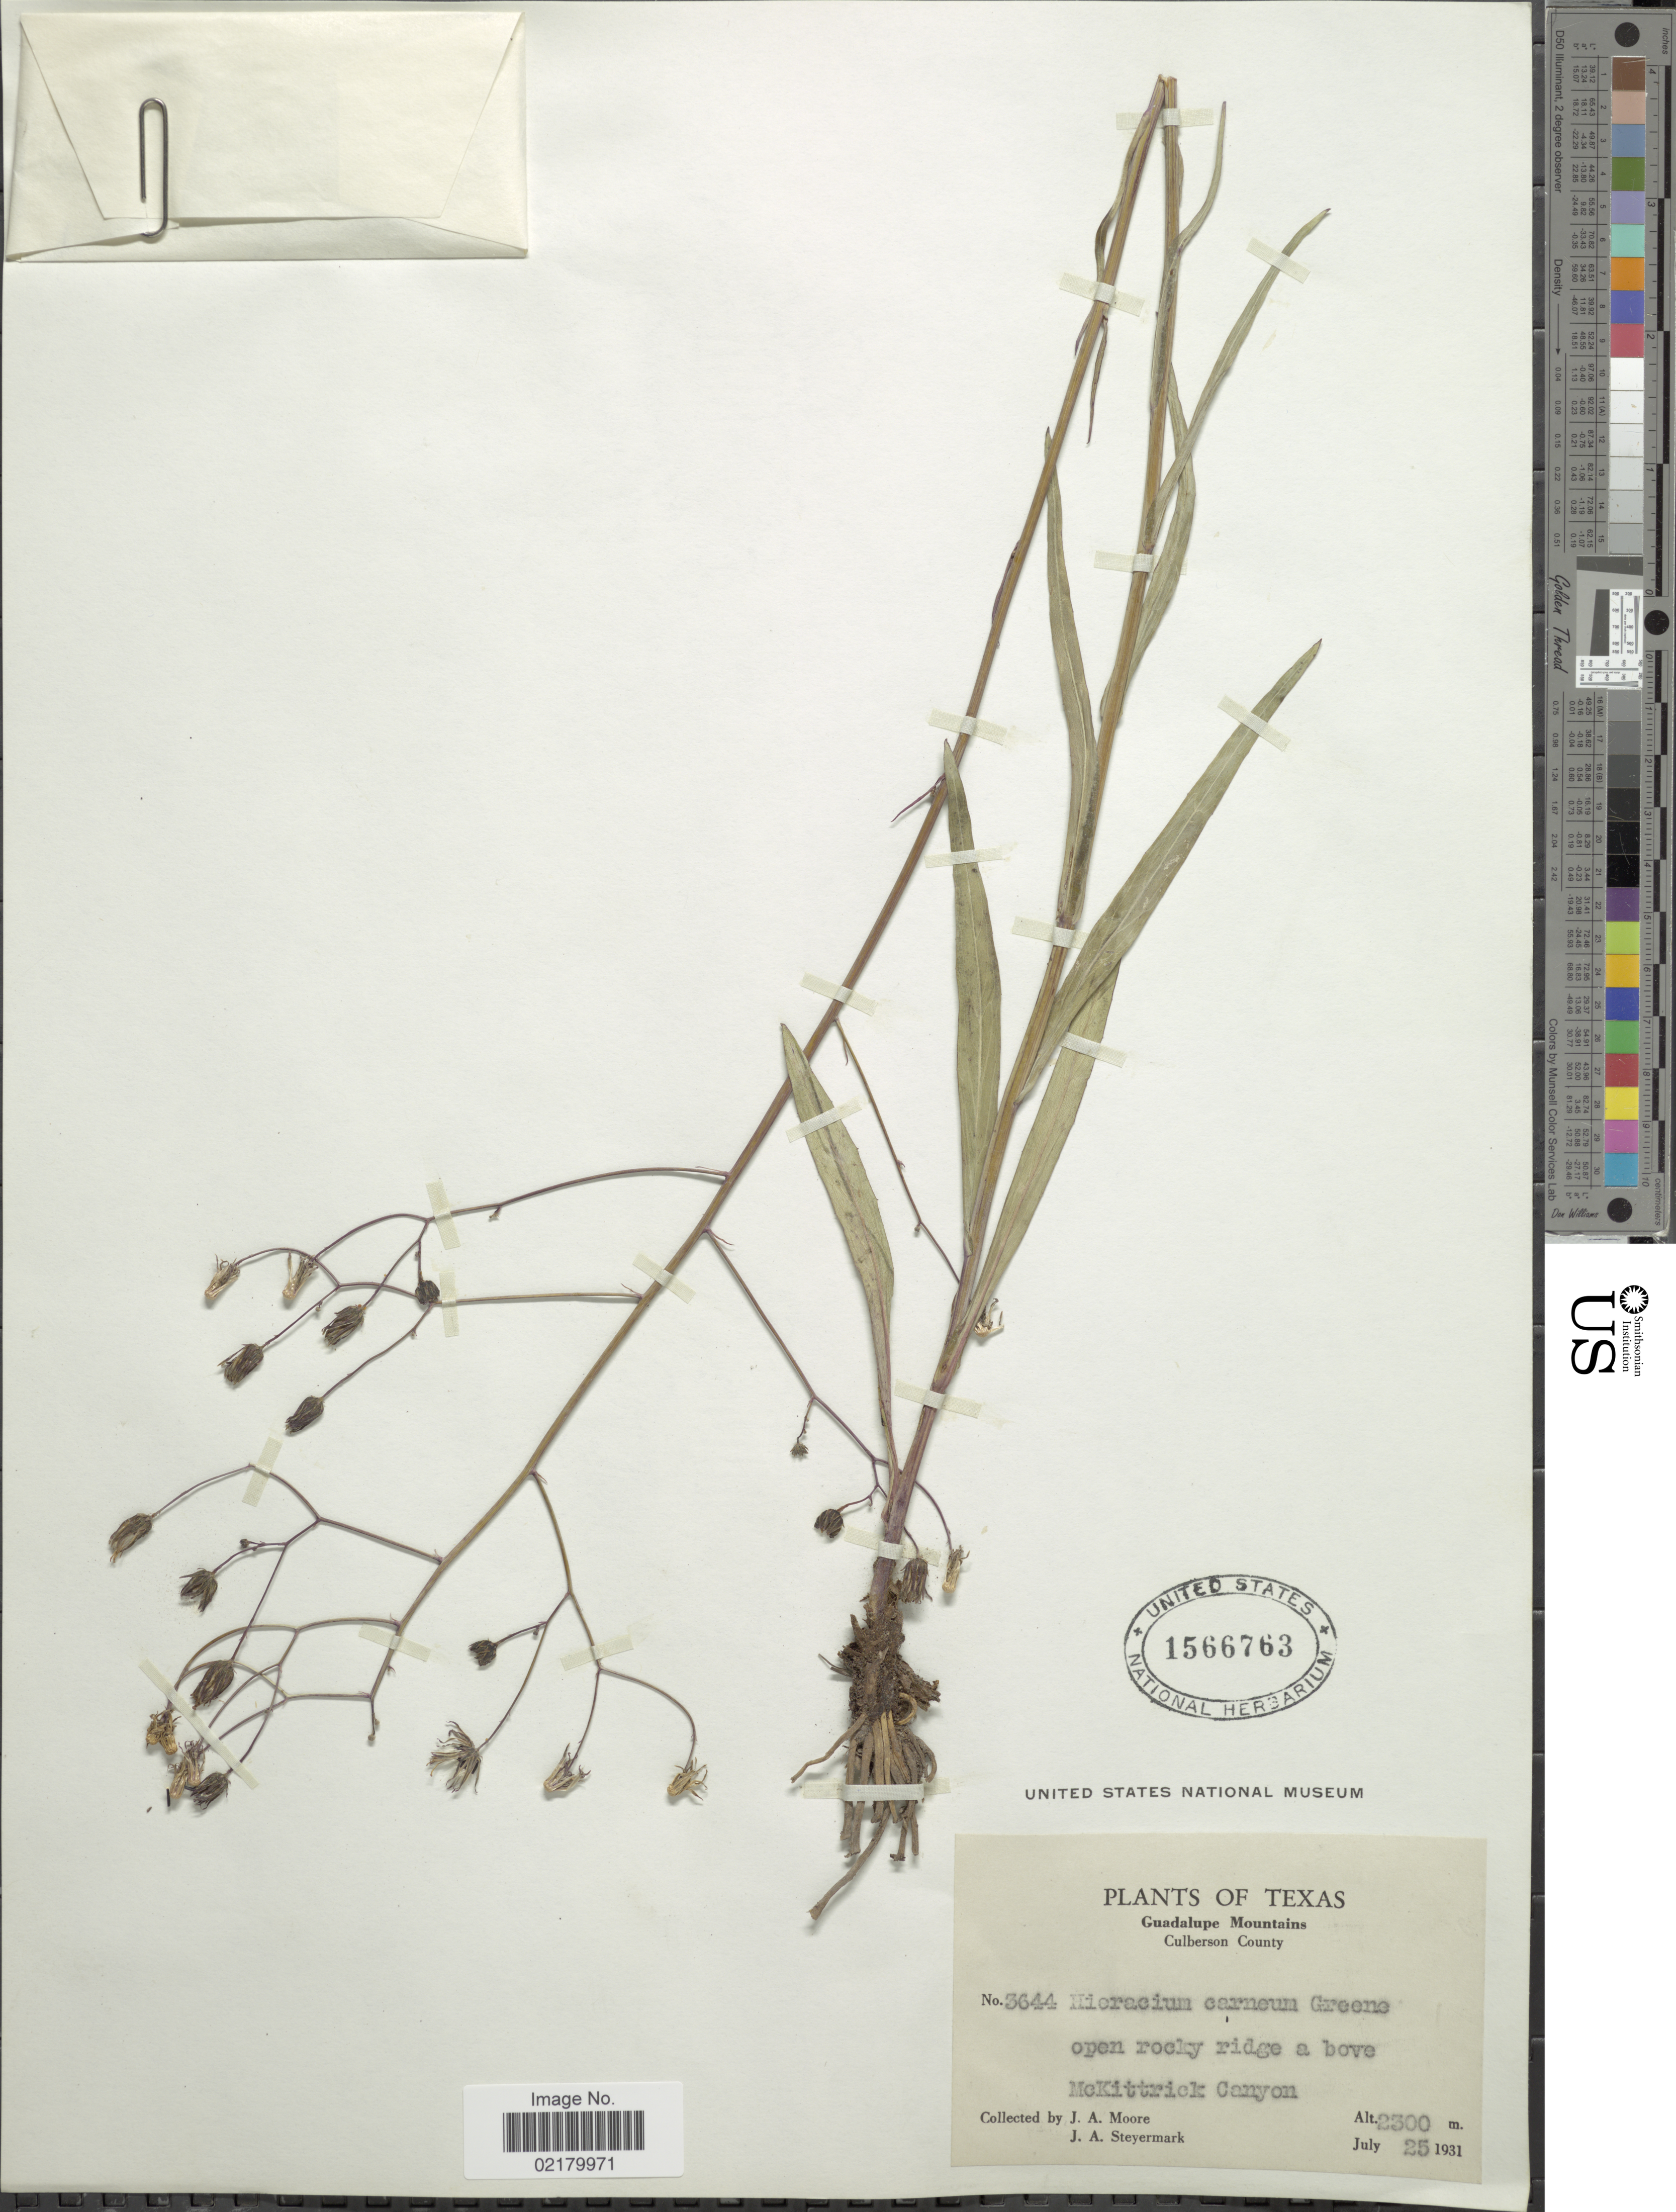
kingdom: Plantae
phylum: Tracheophyta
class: Magnoliopsida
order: Asterales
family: Asteraceae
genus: Hieracium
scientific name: Hieracium carneum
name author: Greene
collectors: J. A. Moore & J. Steyermark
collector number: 3644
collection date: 1931-07-25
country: United States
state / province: Texas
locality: Guadalupe Mountains, Culberson County, open rocky ridge above McKittrick Canyon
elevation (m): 2300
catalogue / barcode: US 1566763